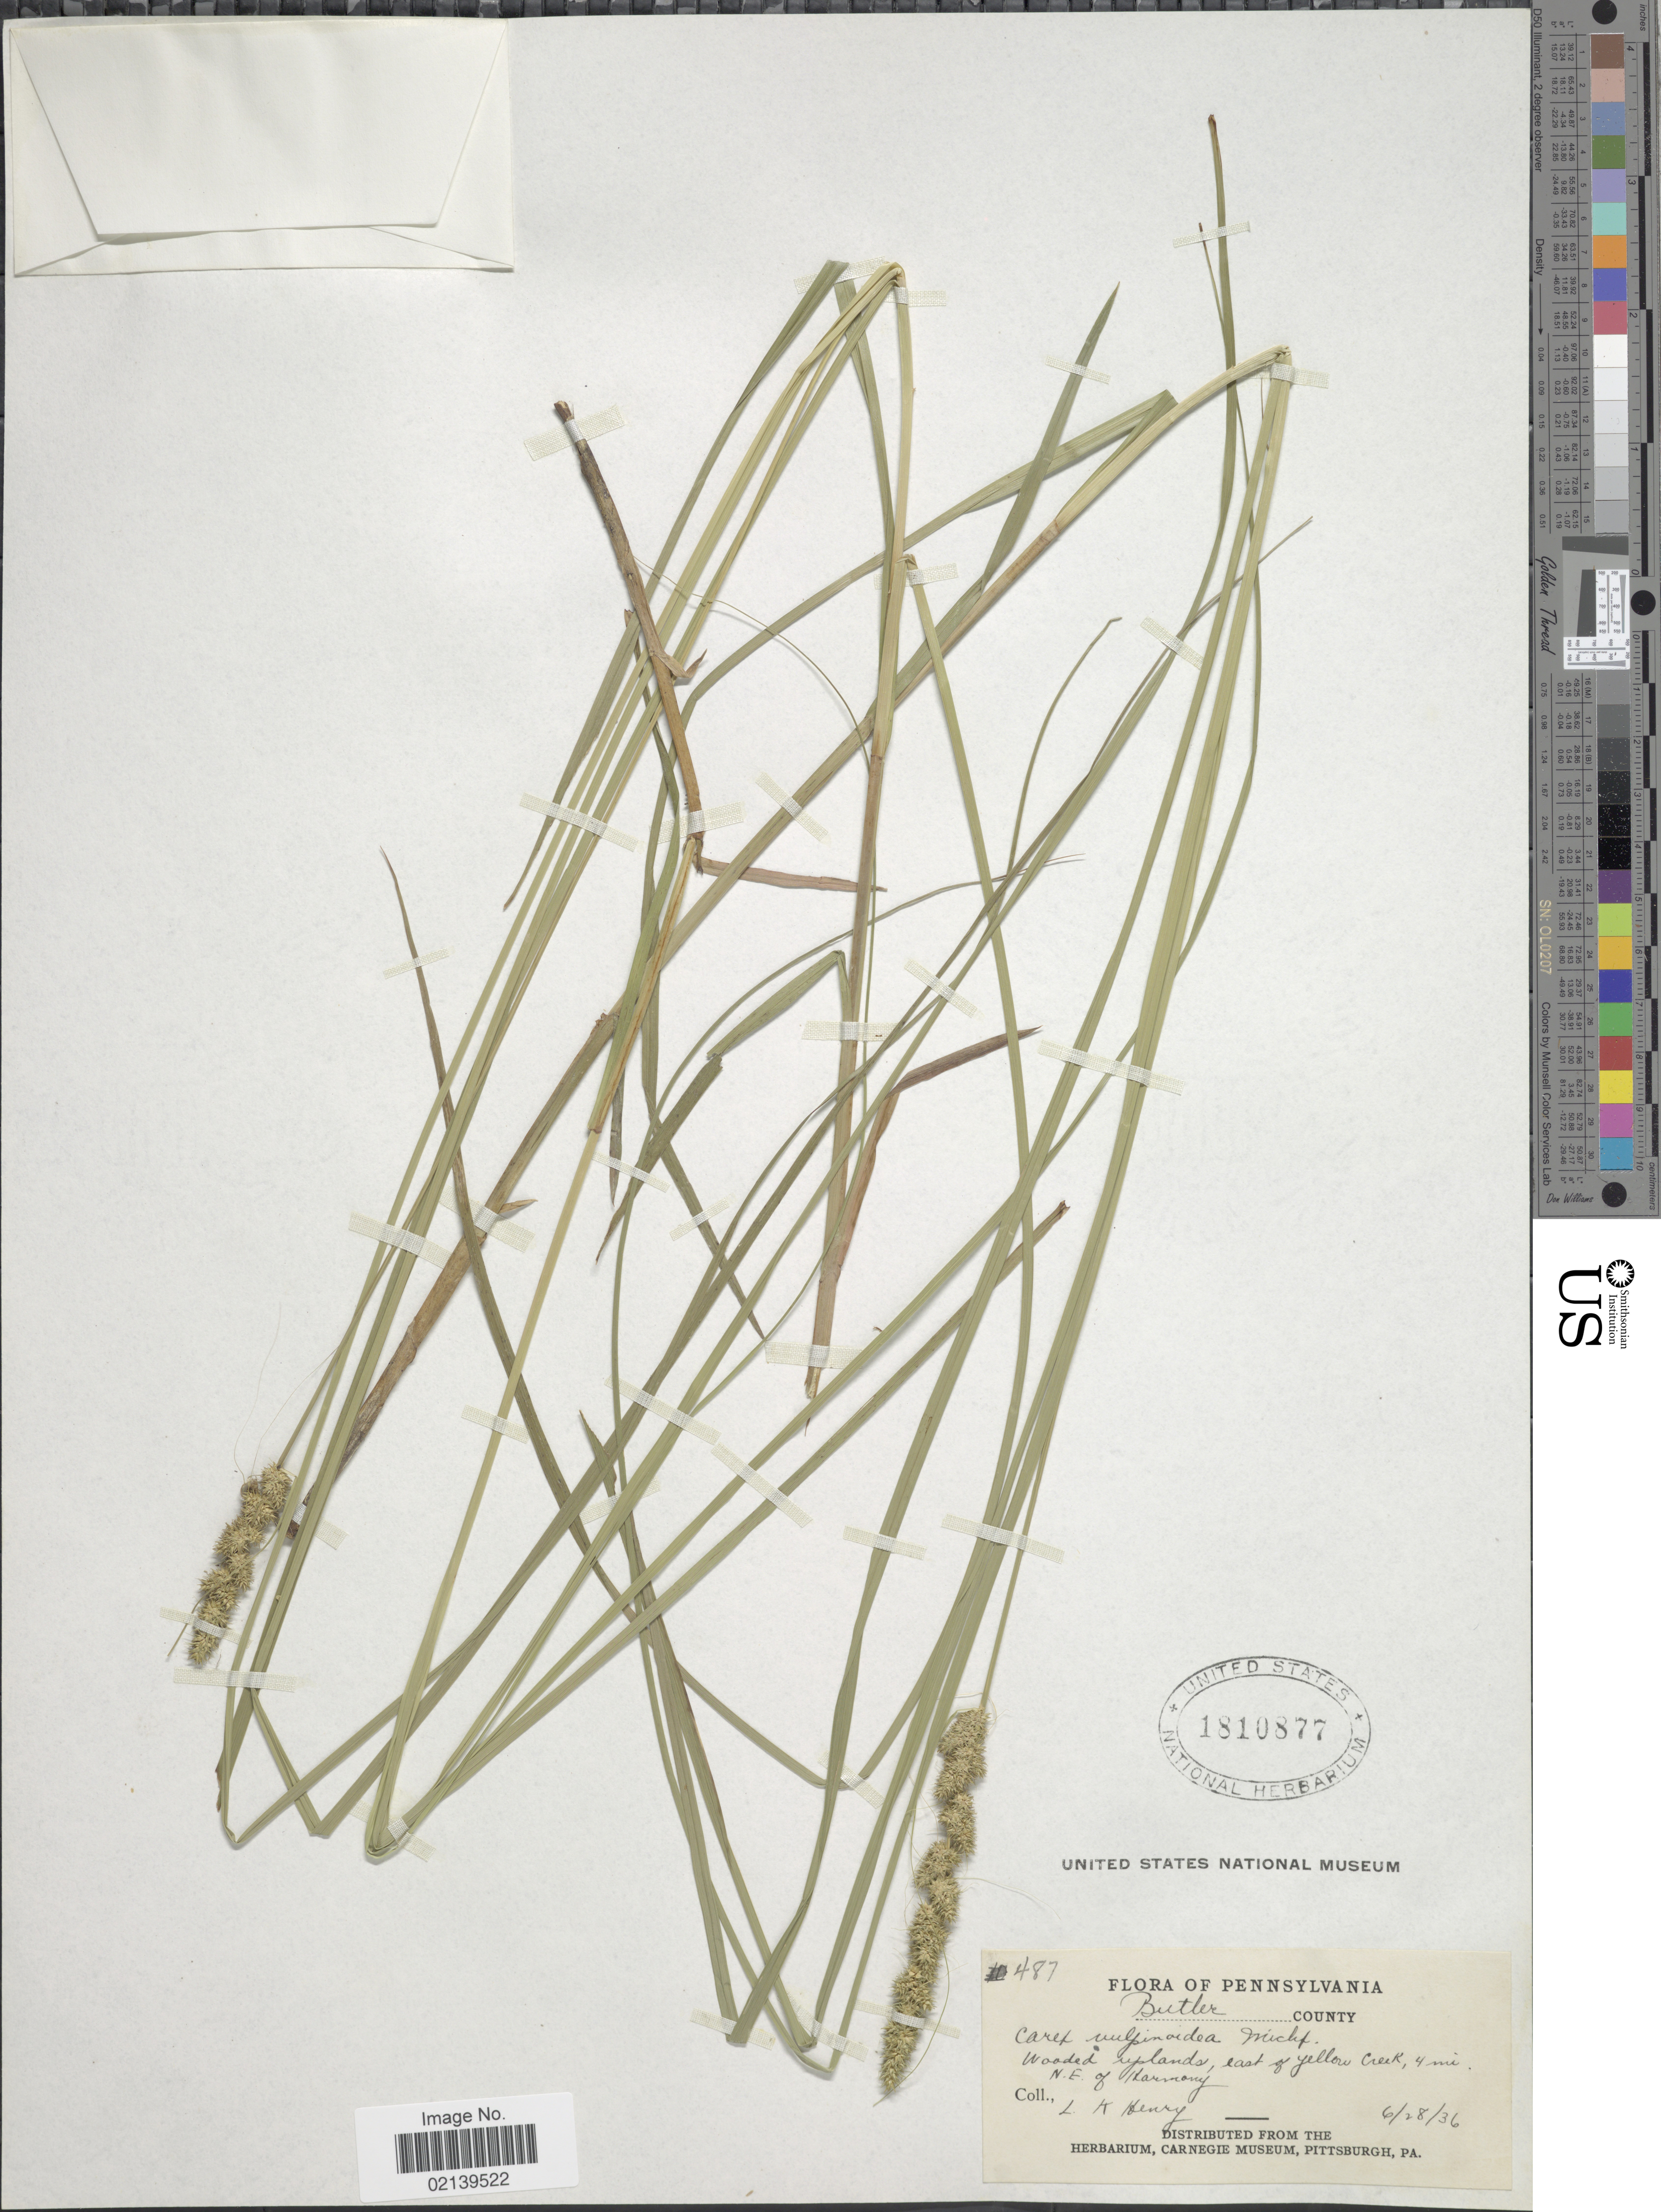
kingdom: Plantae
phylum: Tracheophyta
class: Liliopsida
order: Poales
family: Cyperaceae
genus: Carex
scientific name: Carex vulpinoidea Michx.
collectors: L. K. Henry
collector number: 487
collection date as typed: Transcribed d/m/y: 28/6/36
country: United States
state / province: Pennsylvania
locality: Butler County, Wooded uplands, east of Yellow Creek, 4 mi. N.E. of Harmony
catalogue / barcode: US 1810877